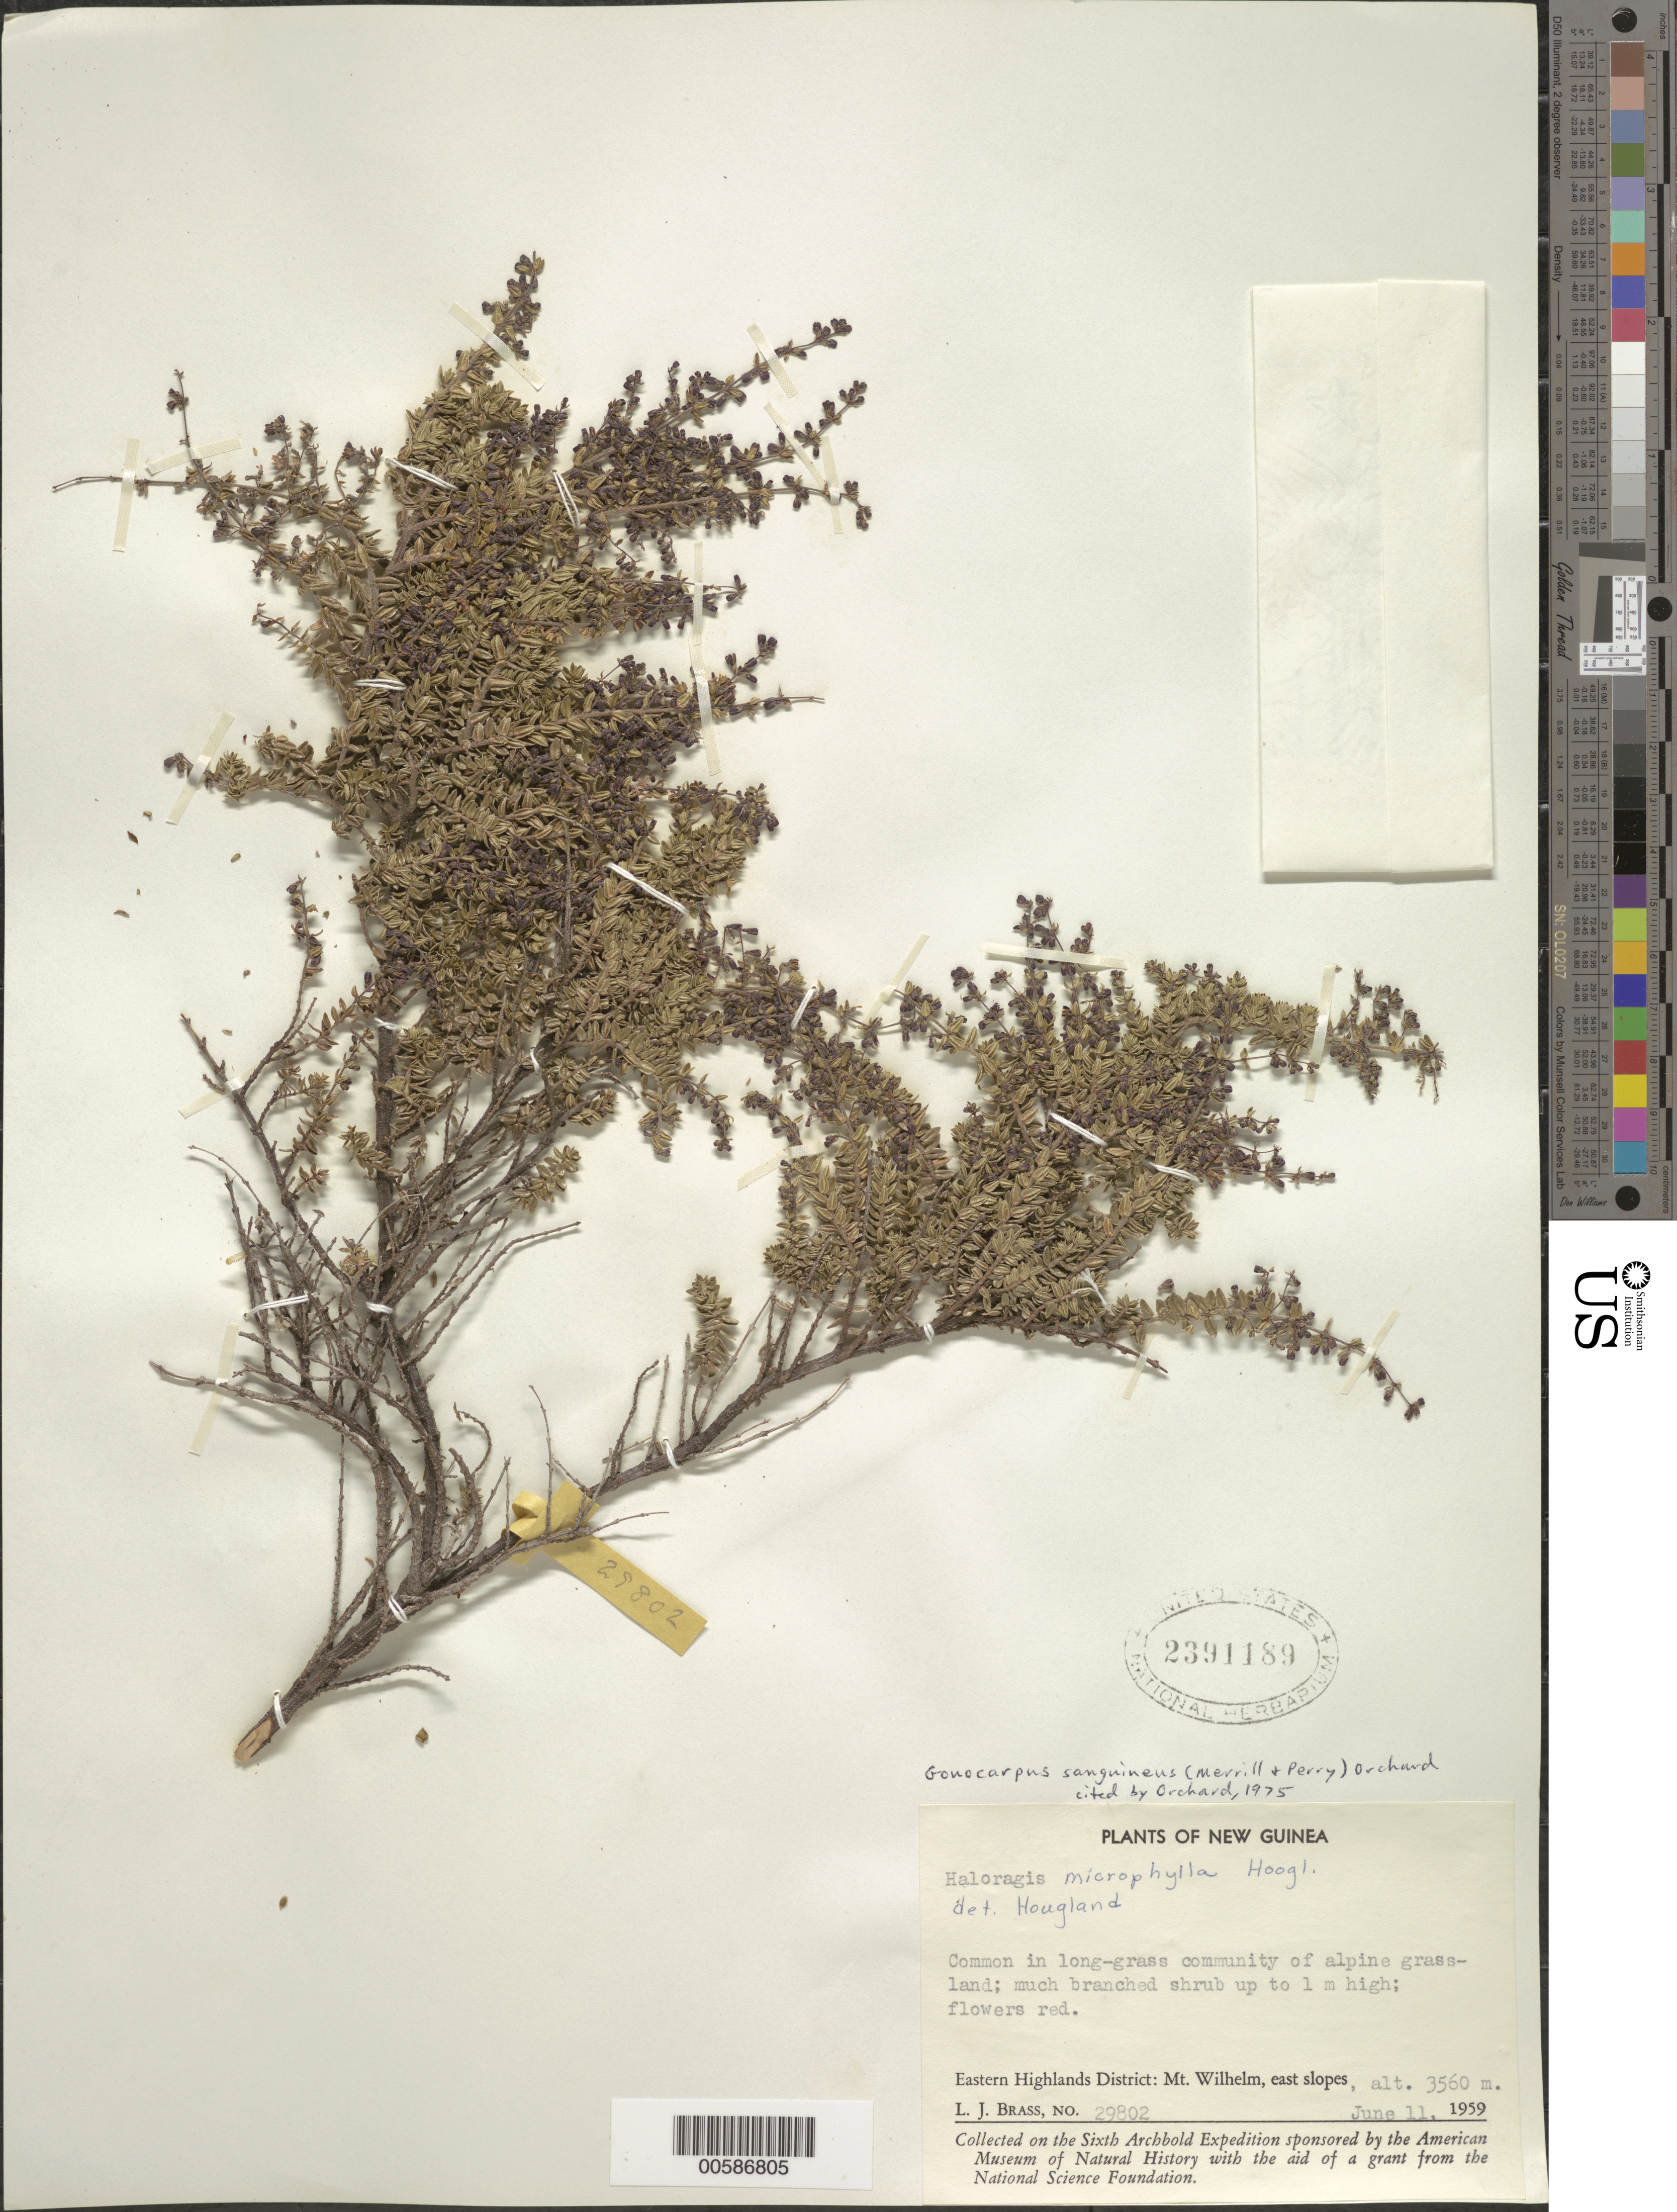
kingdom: Plantae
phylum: Tracheophyta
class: Magnoliopsida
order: Saxifragales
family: Haloragaceae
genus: Gonocarpus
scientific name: Gonocarpus sanguineus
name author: (Merr. & L.M. Perry) Orchard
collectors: L. J. Brass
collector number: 29802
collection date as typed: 11 Jun 1959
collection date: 1959-06-11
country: Papua New Guinea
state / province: Eastern Highlands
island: New Guinea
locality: Mt. Wilhelm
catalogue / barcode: US 2391189